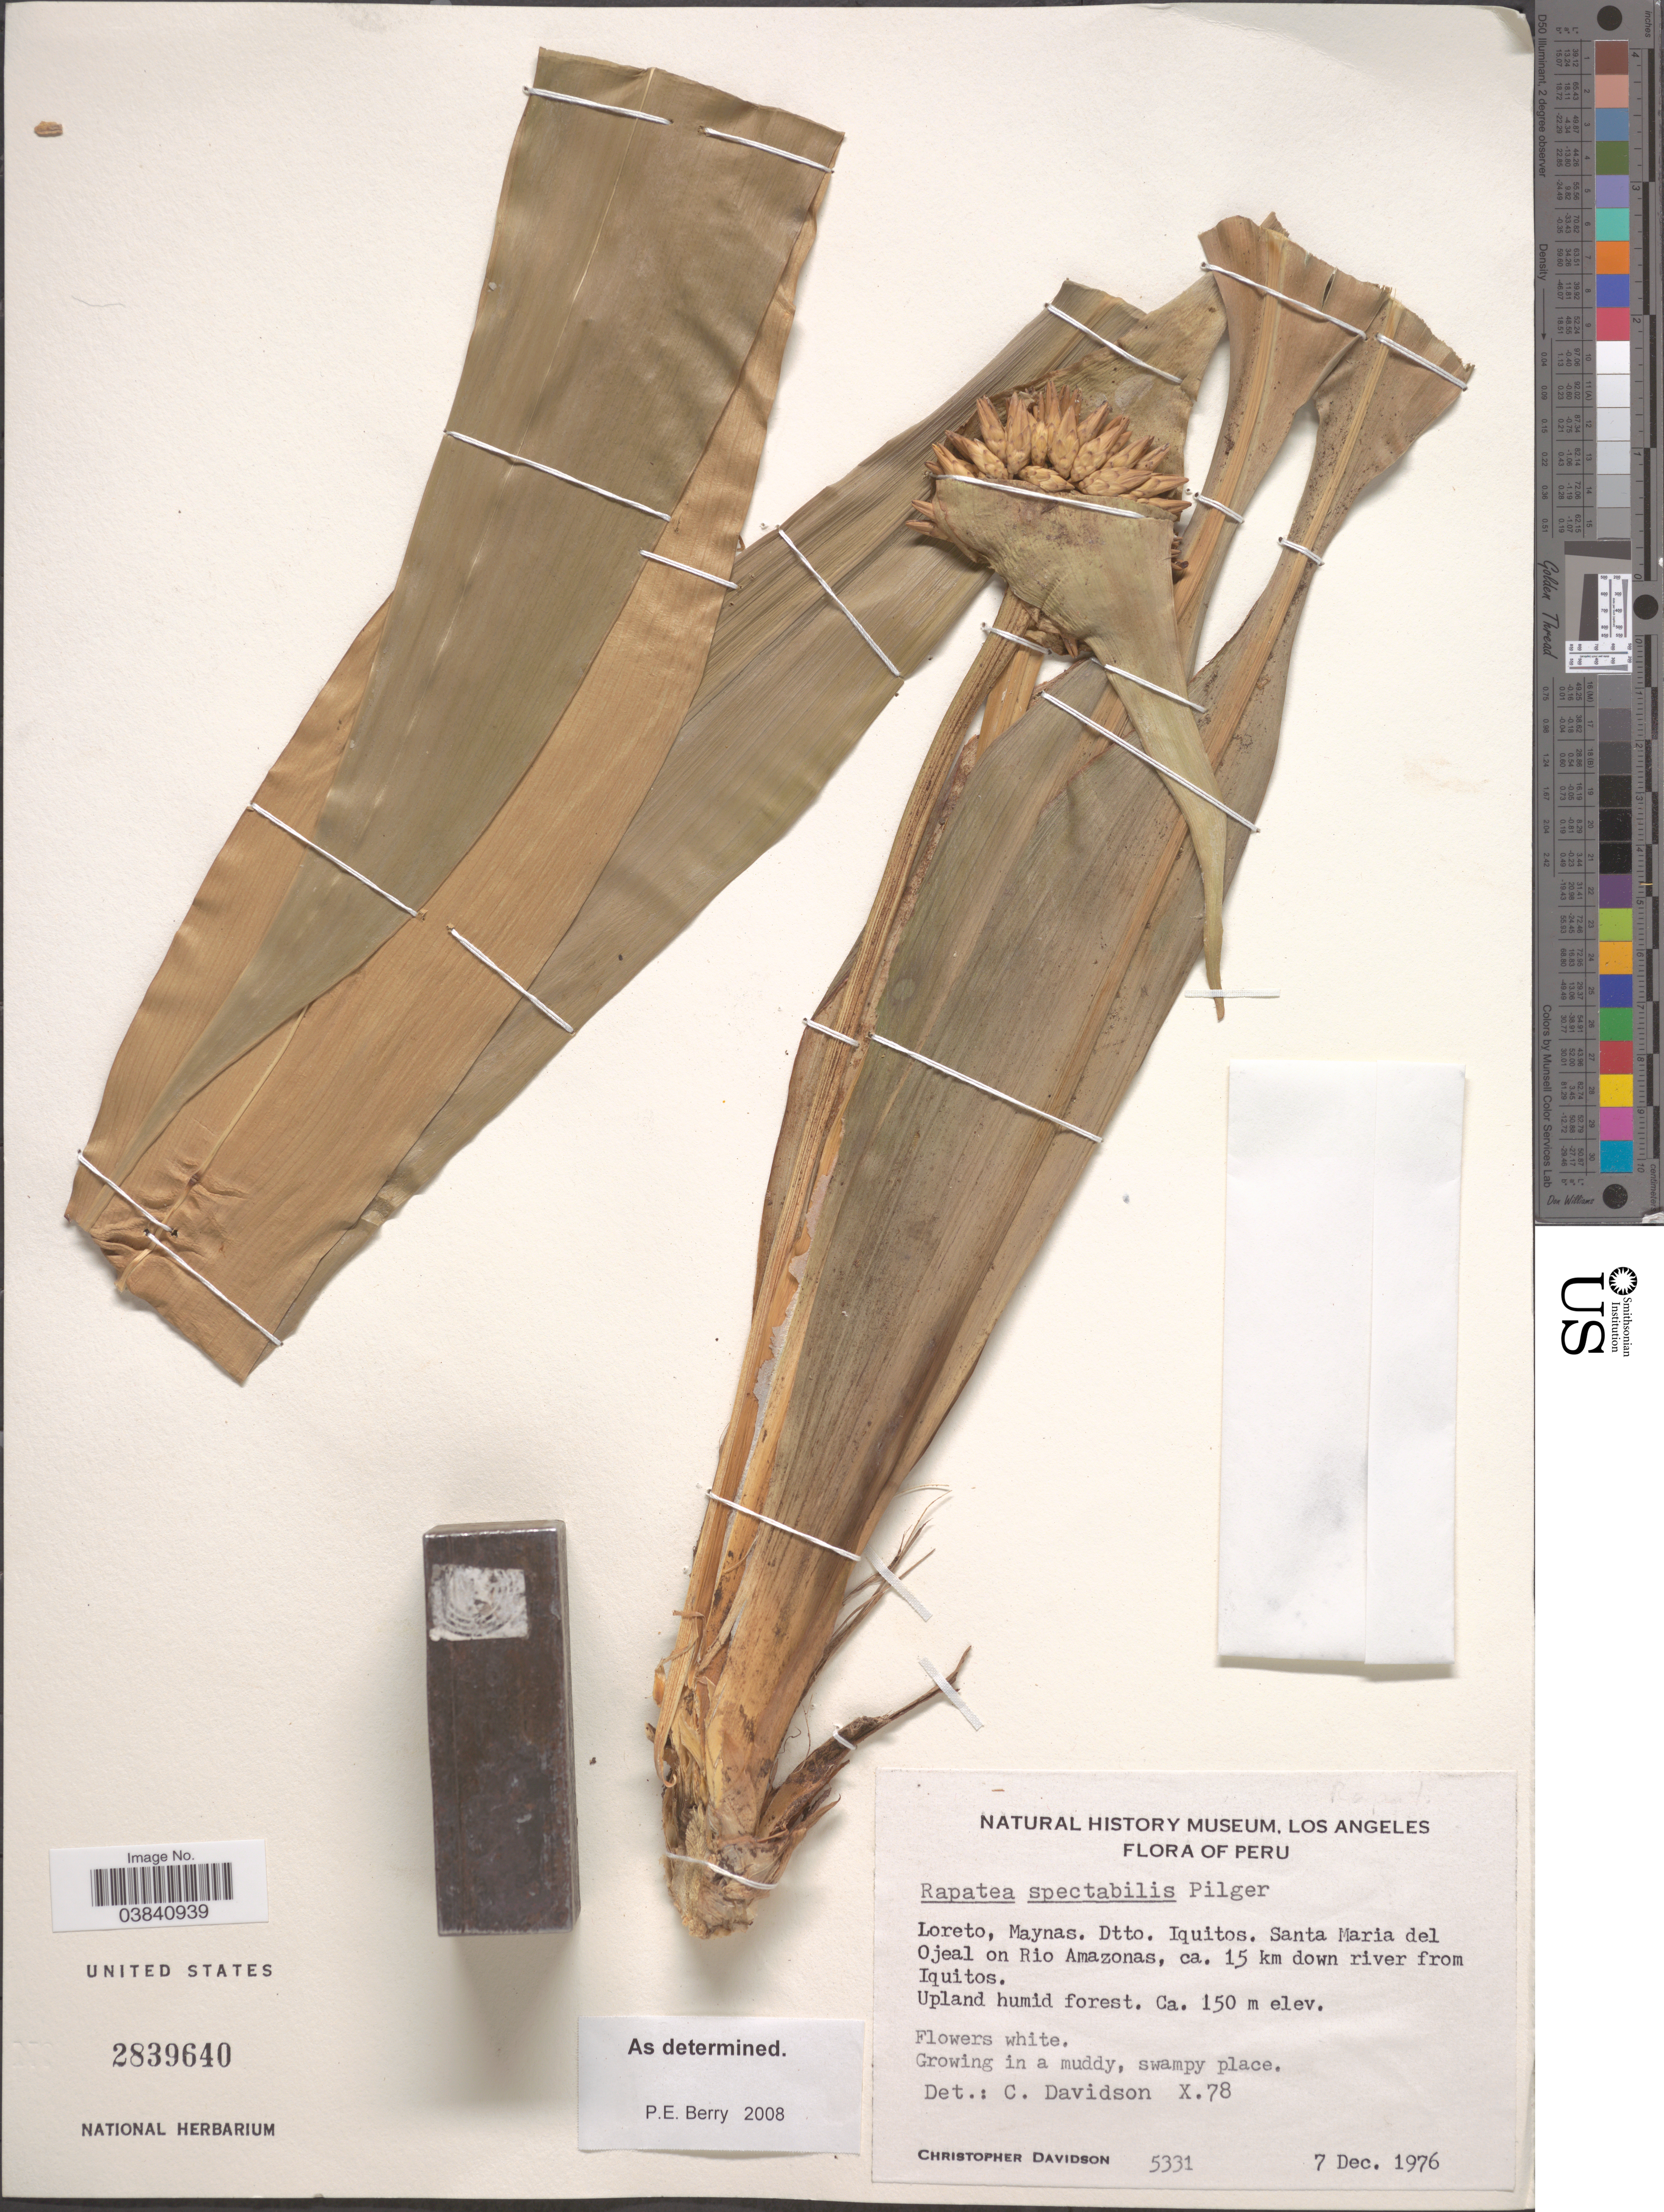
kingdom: Plantae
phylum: Tracheophyta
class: Liliopsida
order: Poales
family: Rapateaceae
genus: Rapatea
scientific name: Rapatea spectabilis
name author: Pilg.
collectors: C. Davidson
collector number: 5331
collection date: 1976-12-07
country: Peru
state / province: Loreto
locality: Maynas. Dtto. Iquitos. Santa Maria del Ojeal on Rio Amazonas, ca. 15 km down river from Iquitos.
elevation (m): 150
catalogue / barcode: US 2839640